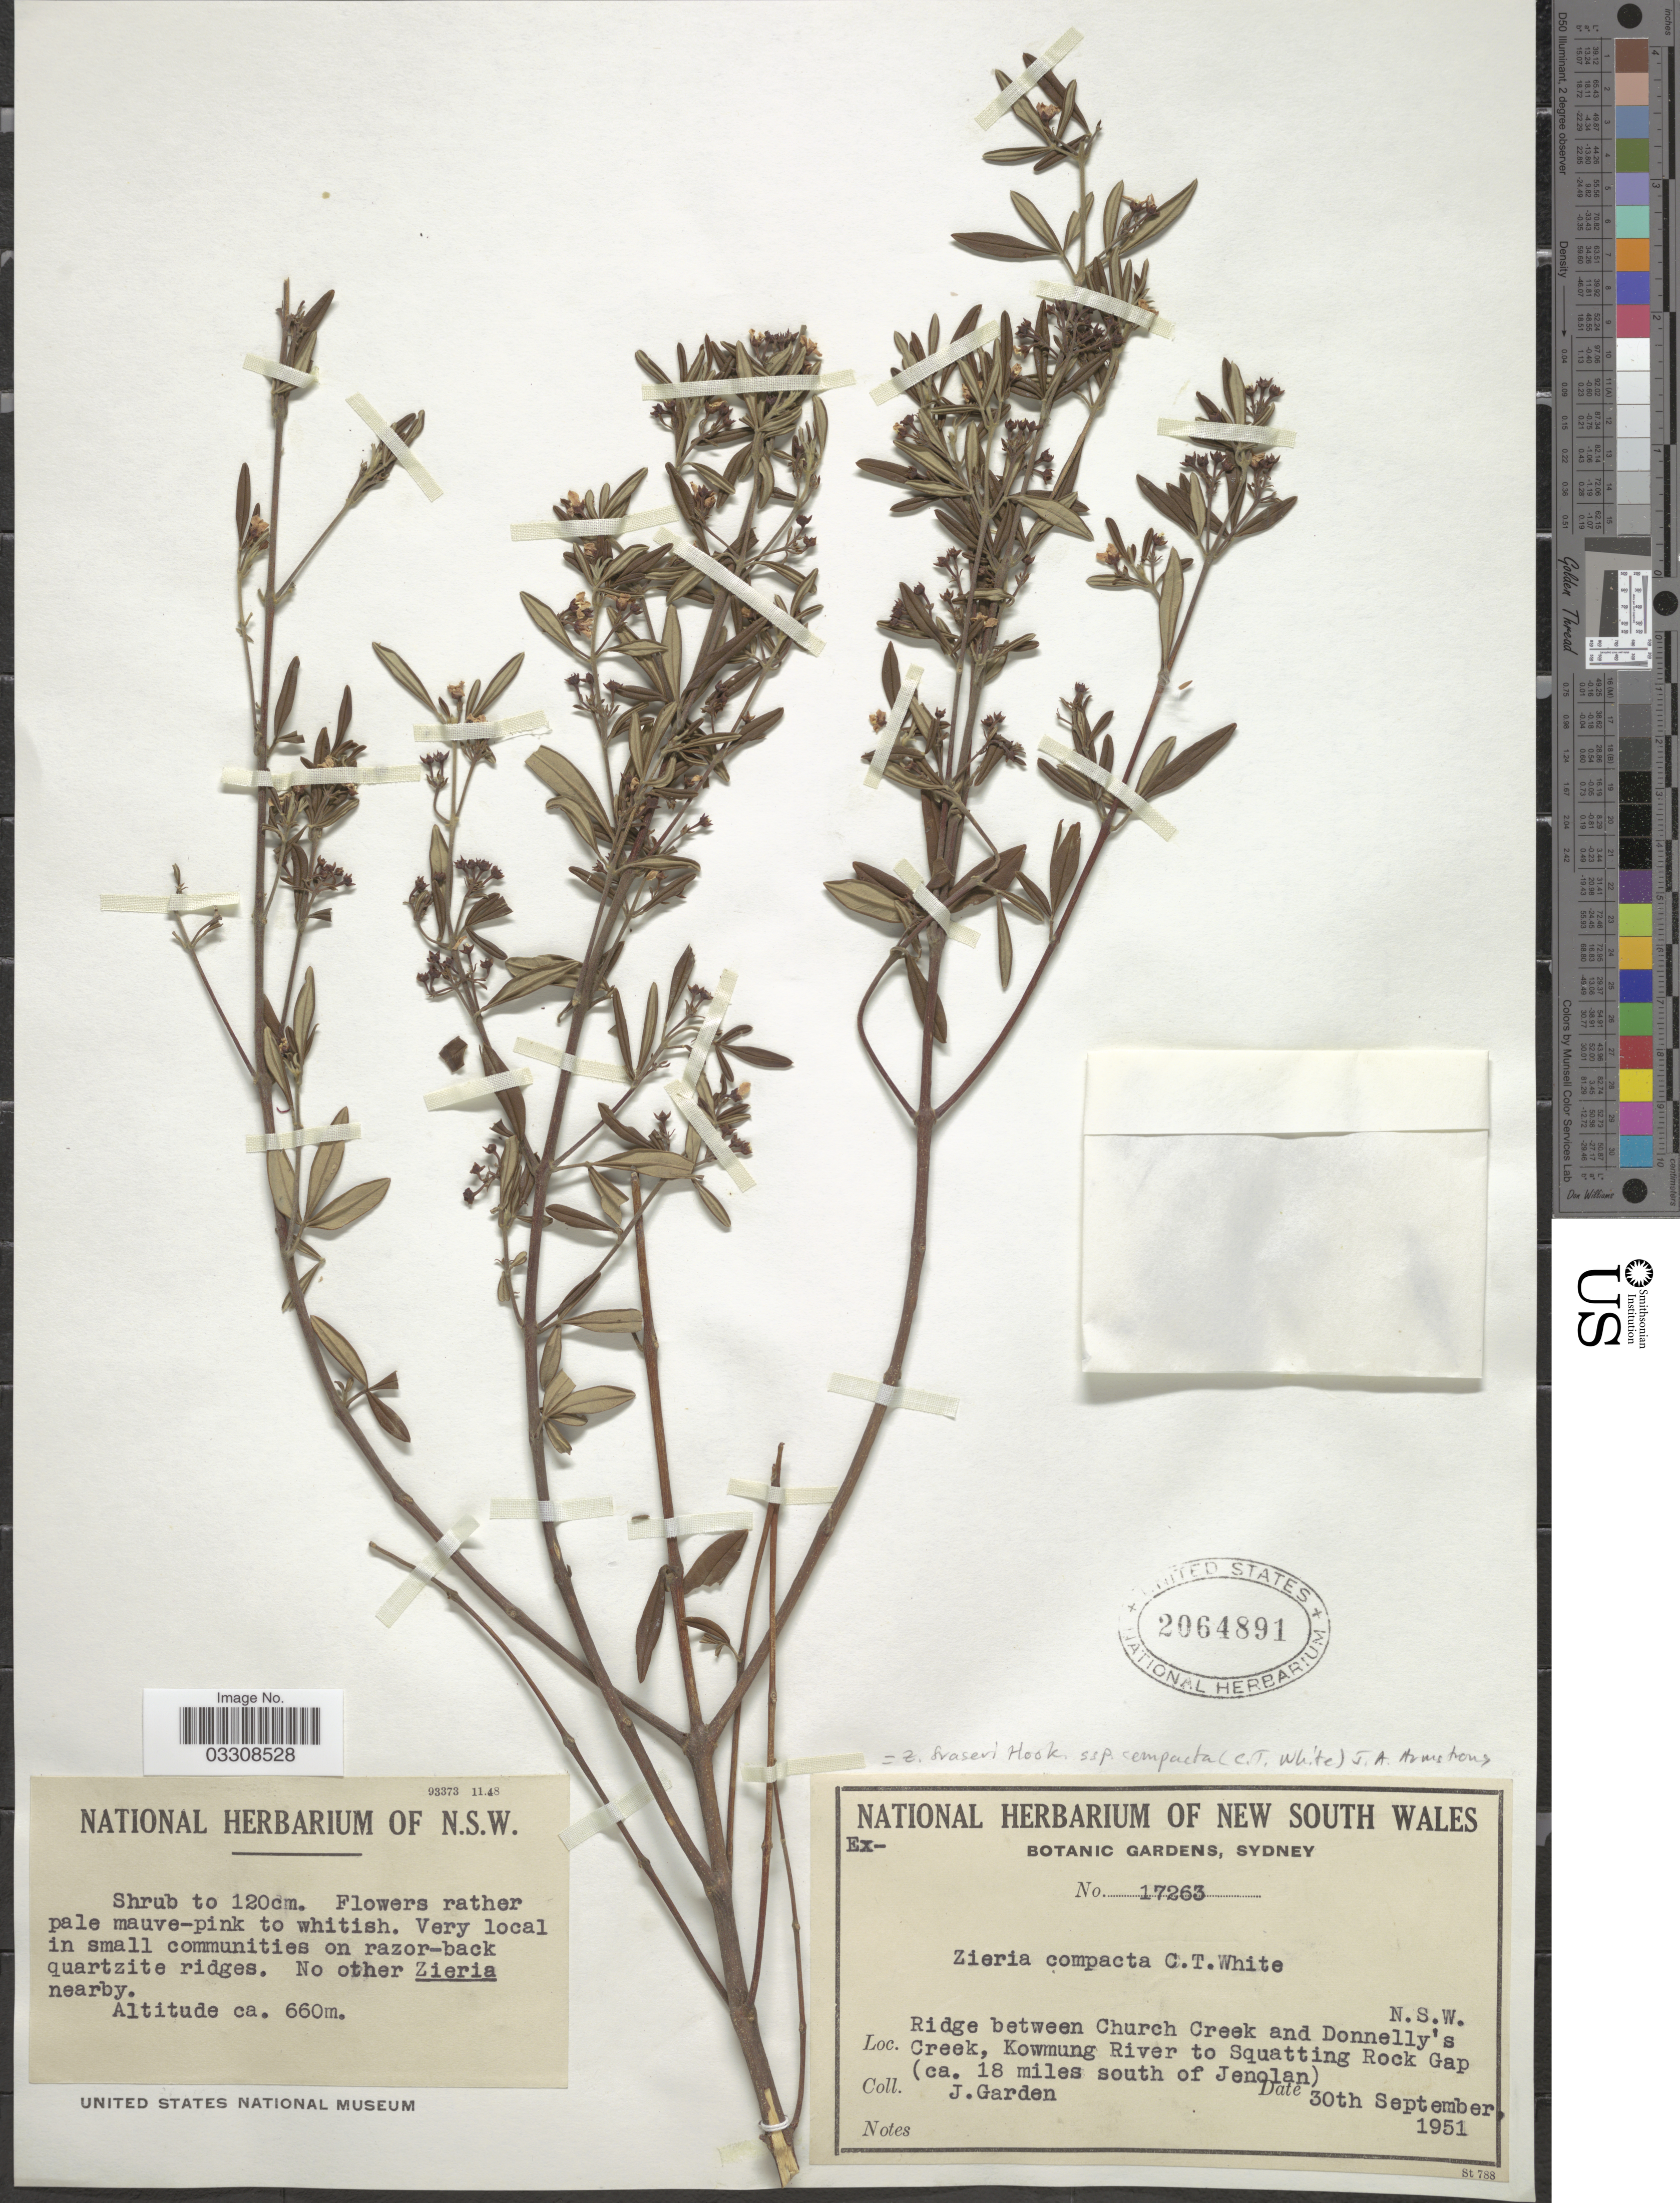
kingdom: Plantae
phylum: Tracheophyta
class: Magnoliopsida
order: Sapindales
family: Rutaceae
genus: Zieria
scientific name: Zieria fraseri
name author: Hook.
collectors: J. Thompson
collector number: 17263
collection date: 1951-09-30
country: Australia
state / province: New South Wales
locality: Ridge between Church Creek and Donnelly's Creek, Kowmung River to Squatting Rock Gap (ca. 18 miles south of Jenolan).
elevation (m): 660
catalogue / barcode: US 2064891